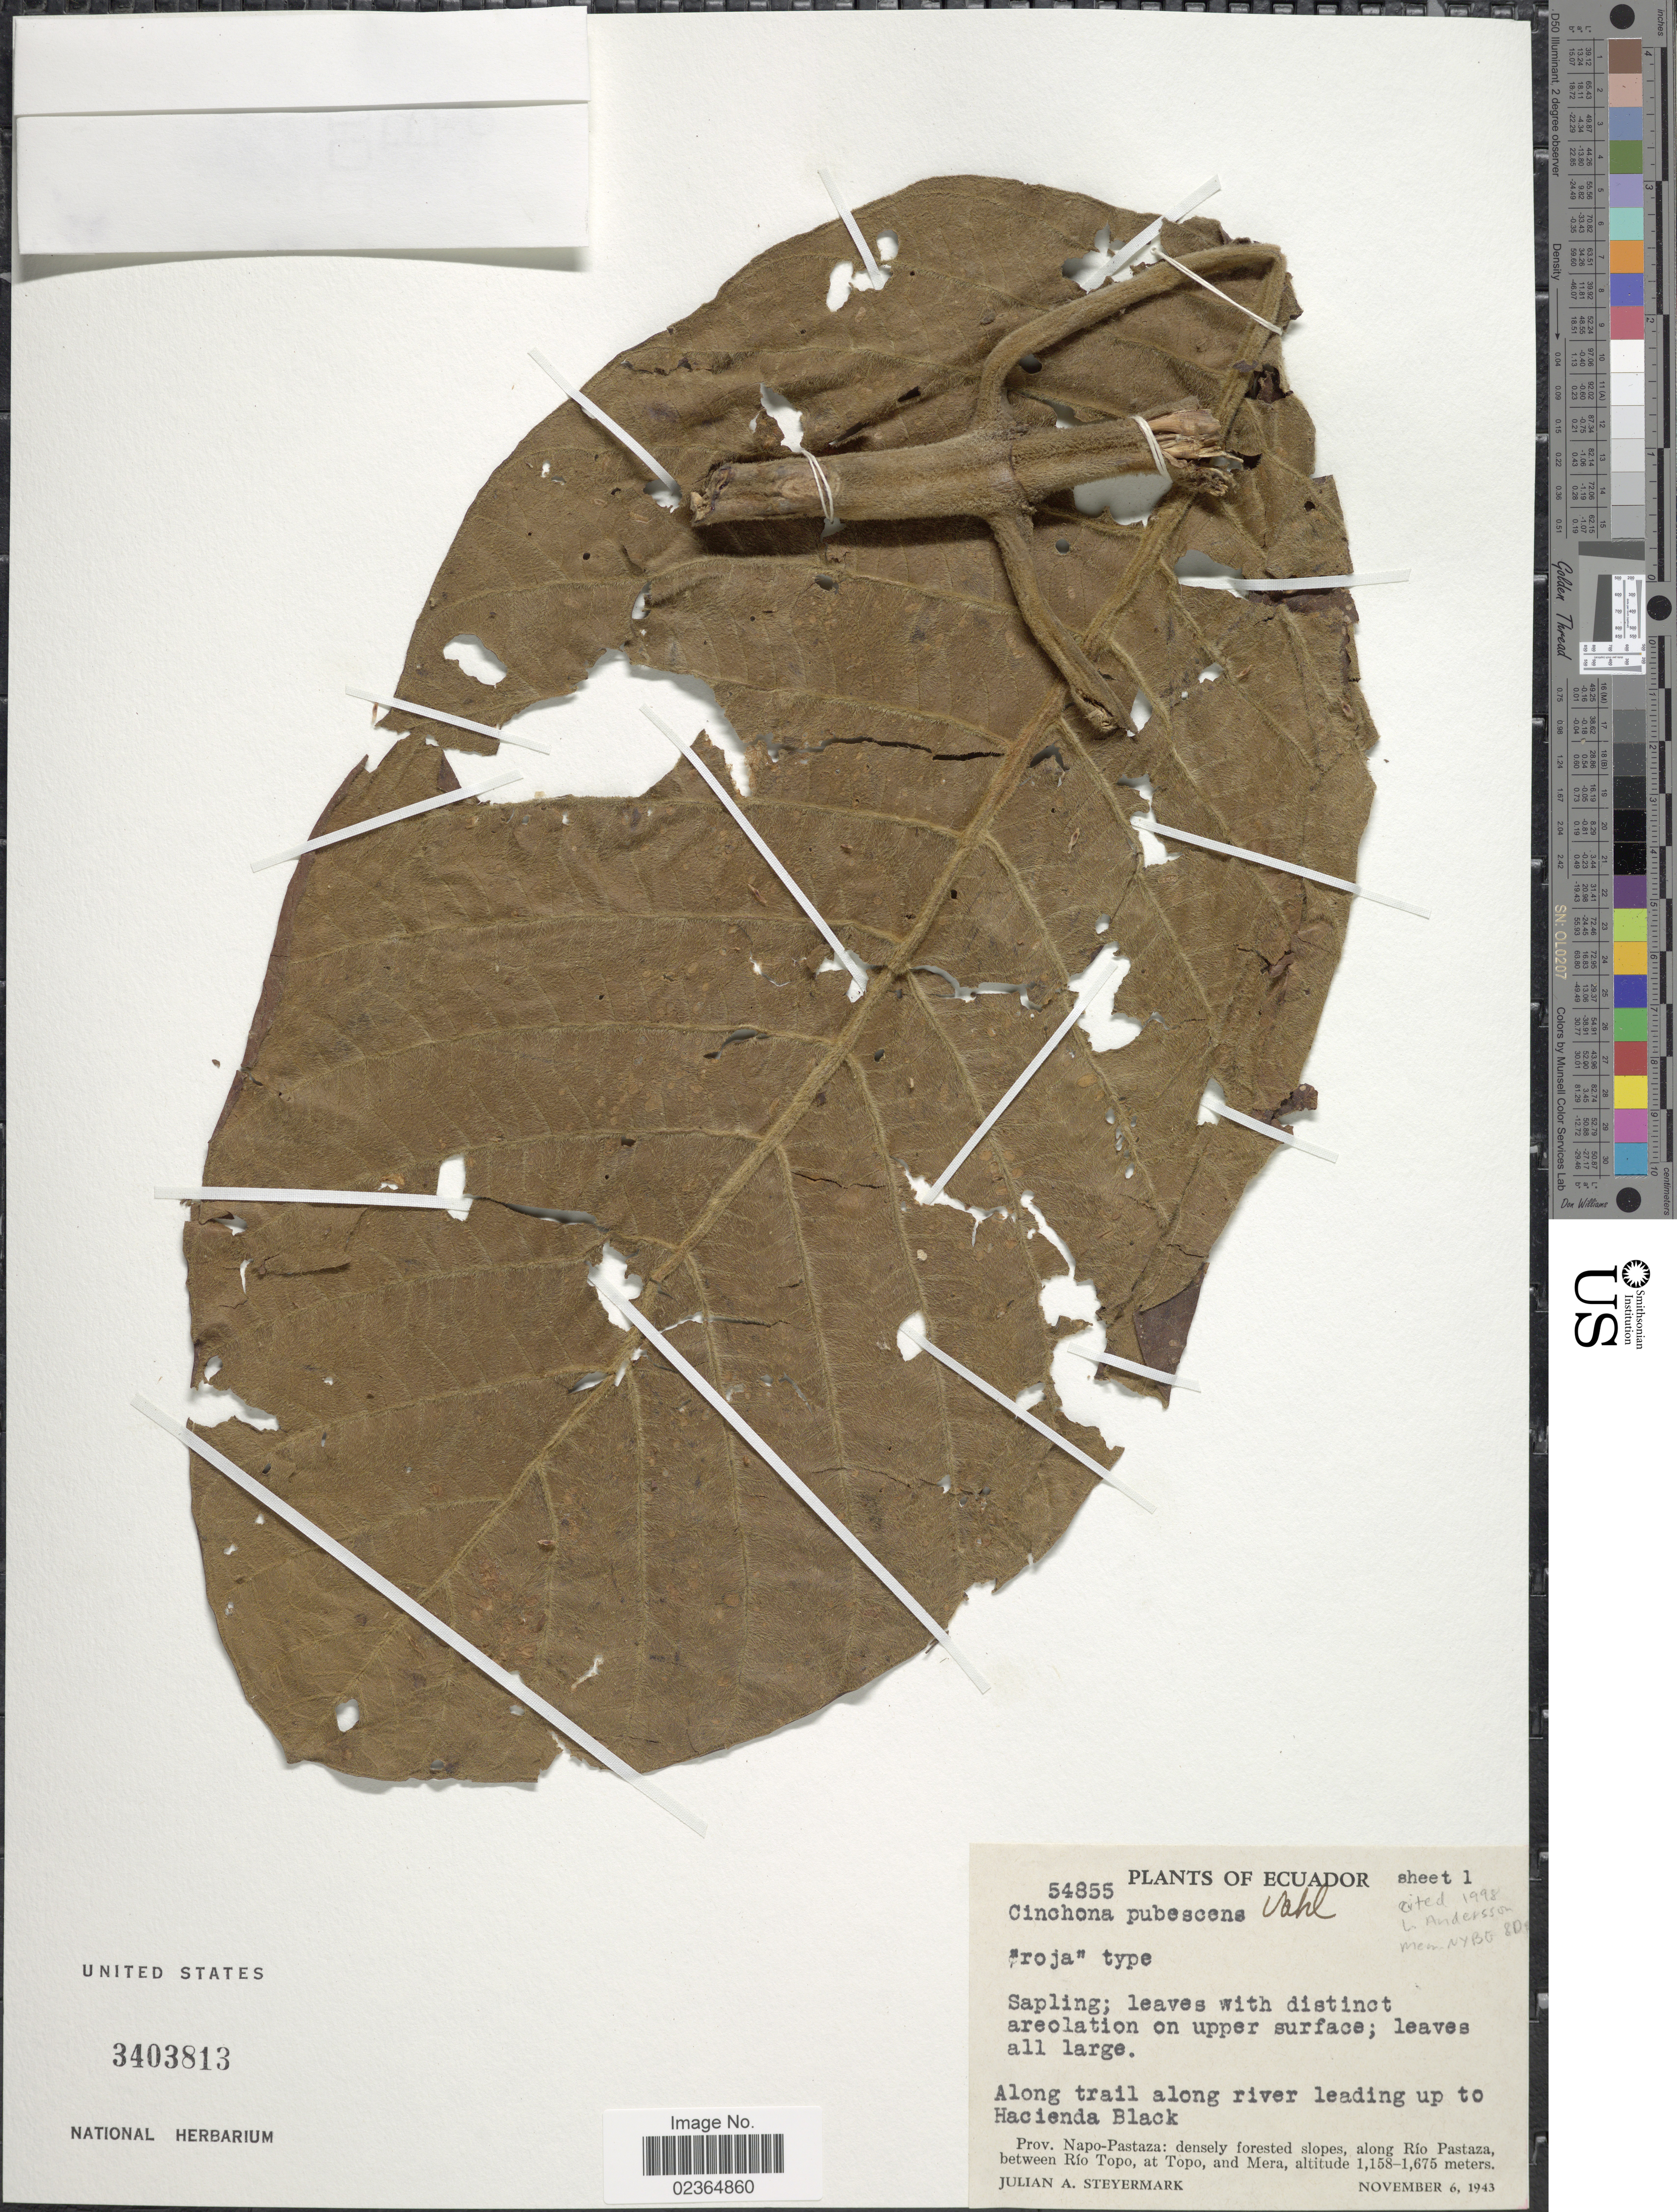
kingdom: Plantae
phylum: Tracheophyta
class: Magnoliopsida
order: Gentianales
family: Rubiaceae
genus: Cinchona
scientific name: Cinchona pubescens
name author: Vahl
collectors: J. Steyermark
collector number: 54855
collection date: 1943-11-06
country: Ecuador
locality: Prov. Napo-Pastaza: Along Río Pastaza, between Río Topo, at Topo, and Mera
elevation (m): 1158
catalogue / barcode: US 3403813